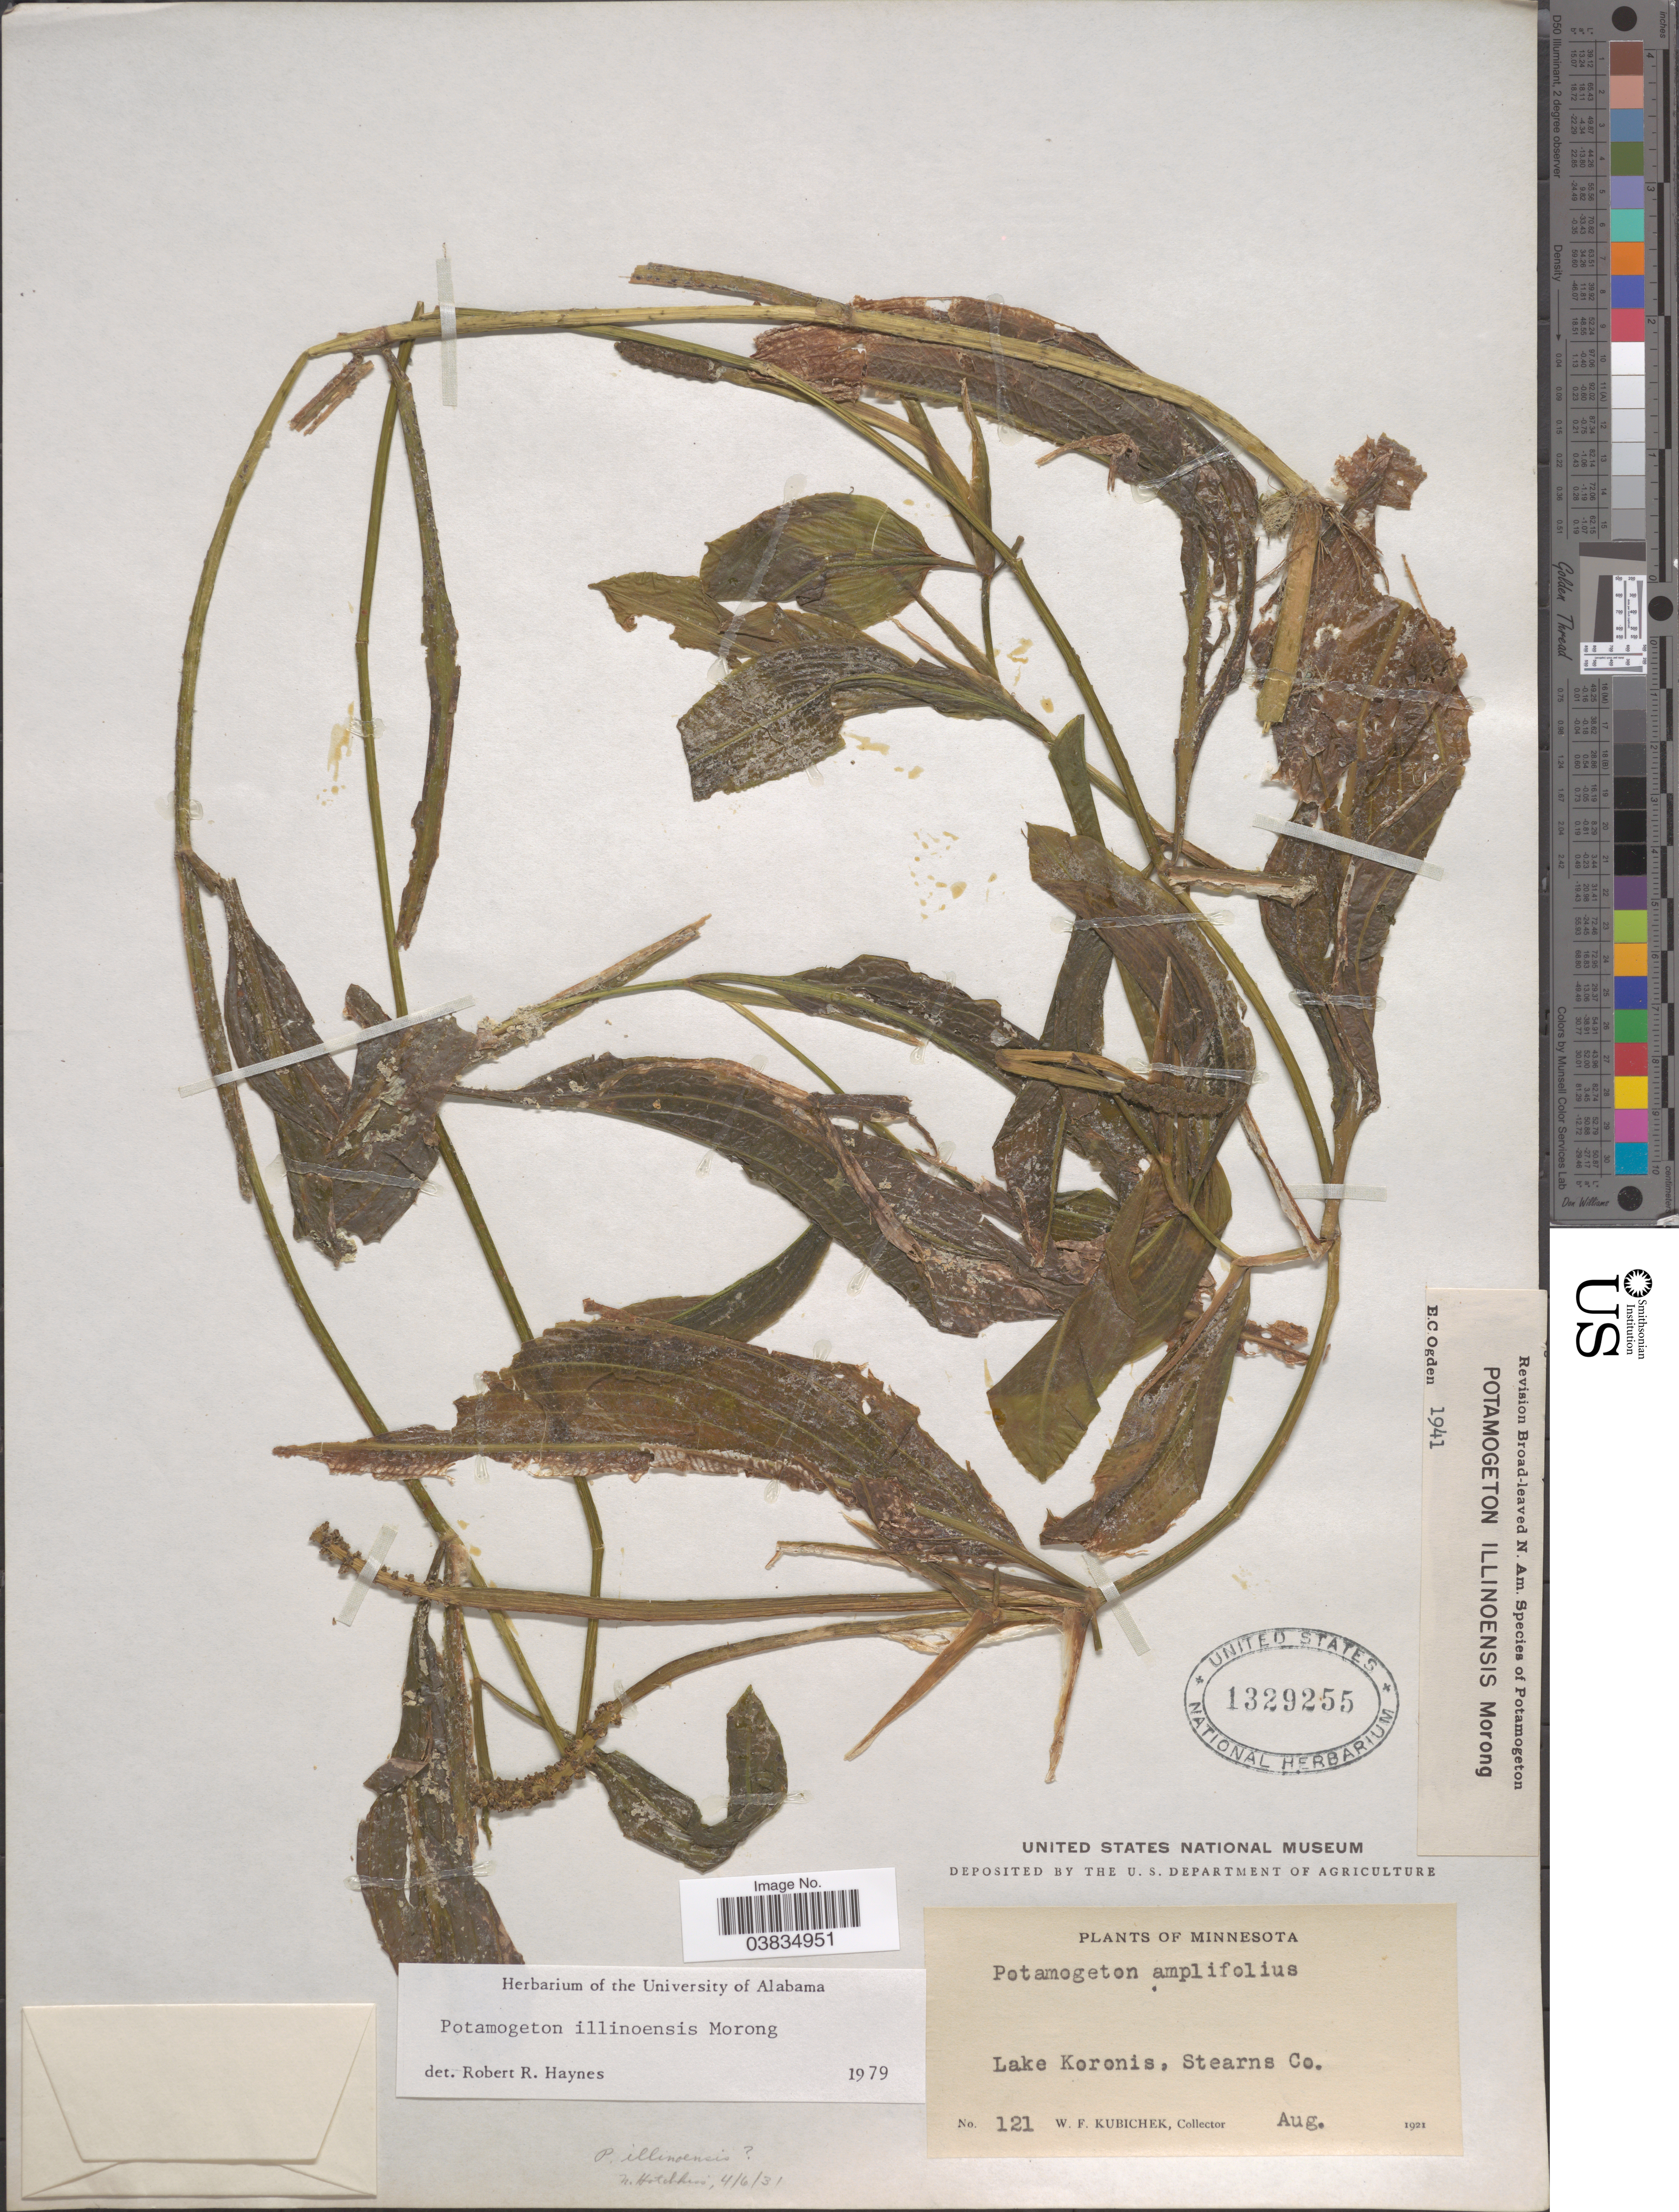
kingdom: Plantae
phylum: Tracheophyta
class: Liliopsida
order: Alismatales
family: Potamogetonaceae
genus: Potamogeton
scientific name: Potamogeton illinoensis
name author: Morong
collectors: W. Kubichek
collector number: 121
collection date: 1921-08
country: United States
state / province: Minnesota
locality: Lake Koronis, Stearns Co.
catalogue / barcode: US 1329255